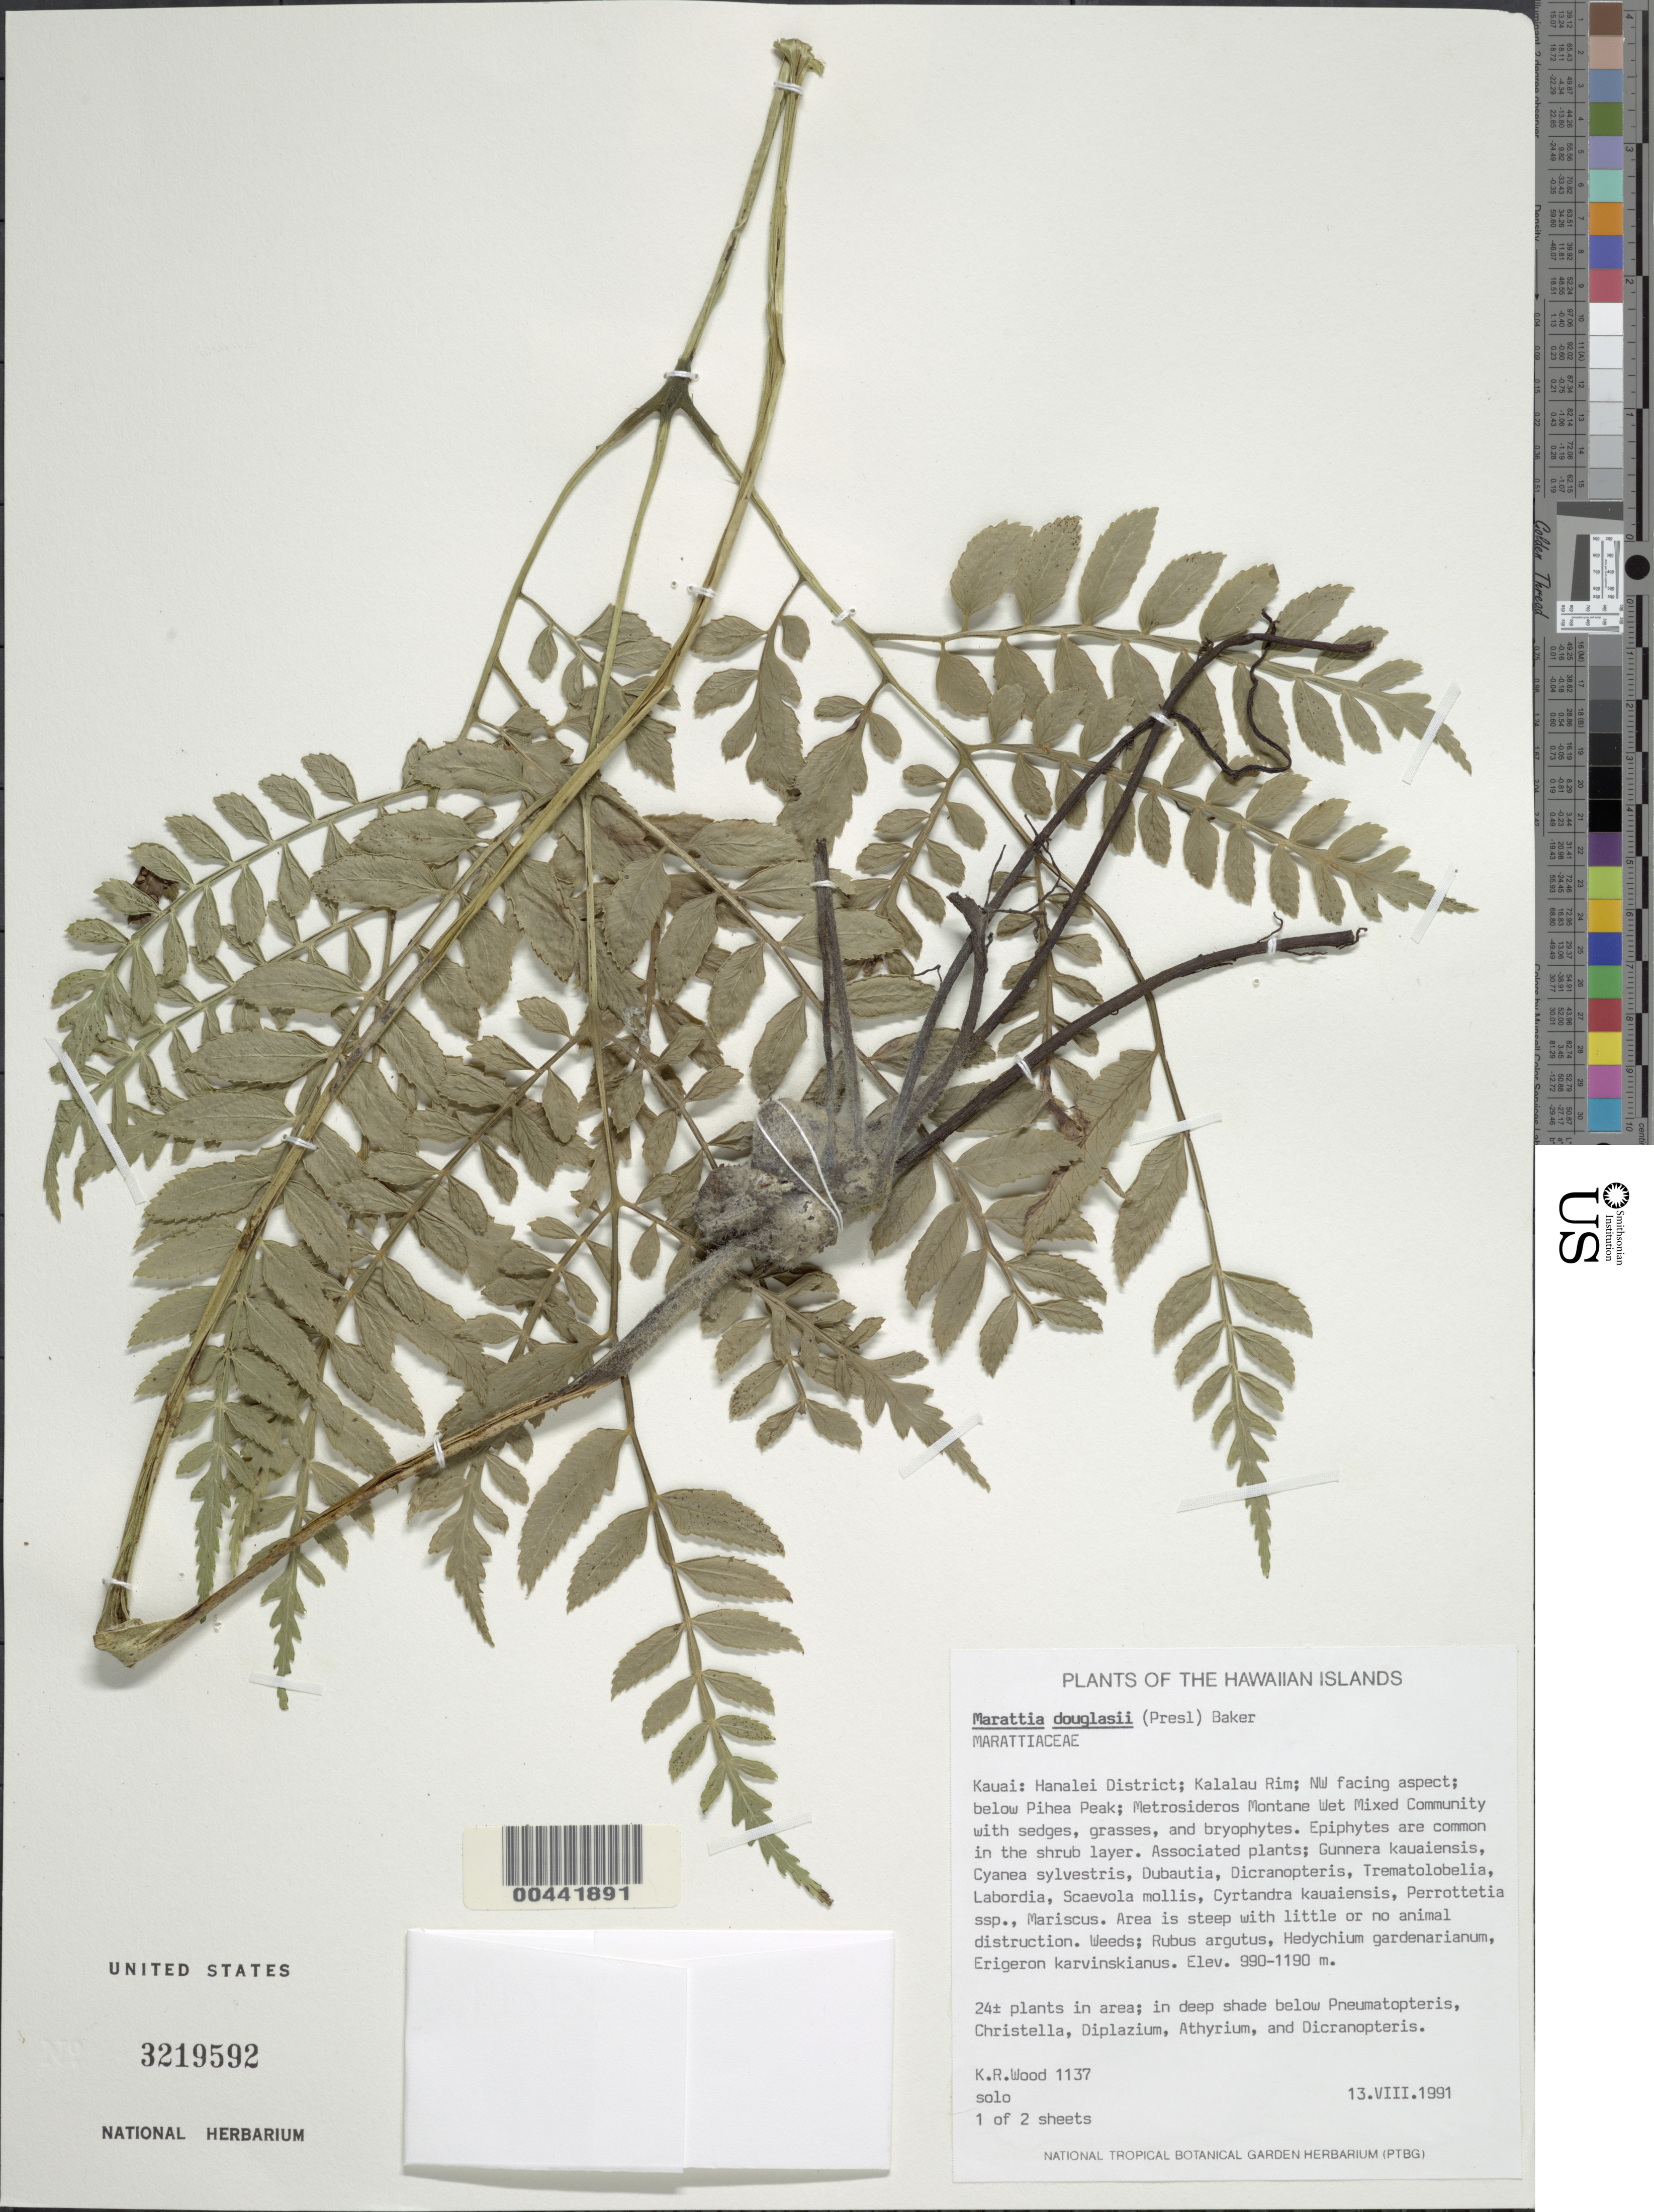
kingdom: Plantae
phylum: Tracheophyta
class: Polypodiopsida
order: Marattiales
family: Marattiaceae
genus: Marattia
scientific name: Marattia douglasii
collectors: K. R. Wood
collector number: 1137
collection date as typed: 13 Aug 1991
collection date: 1991-08-13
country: United States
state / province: Hawaii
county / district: Kauai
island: Kaua'i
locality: Hanalei District; Kalalau Rim; NW facing aspect; below Pihea Peak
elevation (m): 990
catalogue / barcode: US 3219592